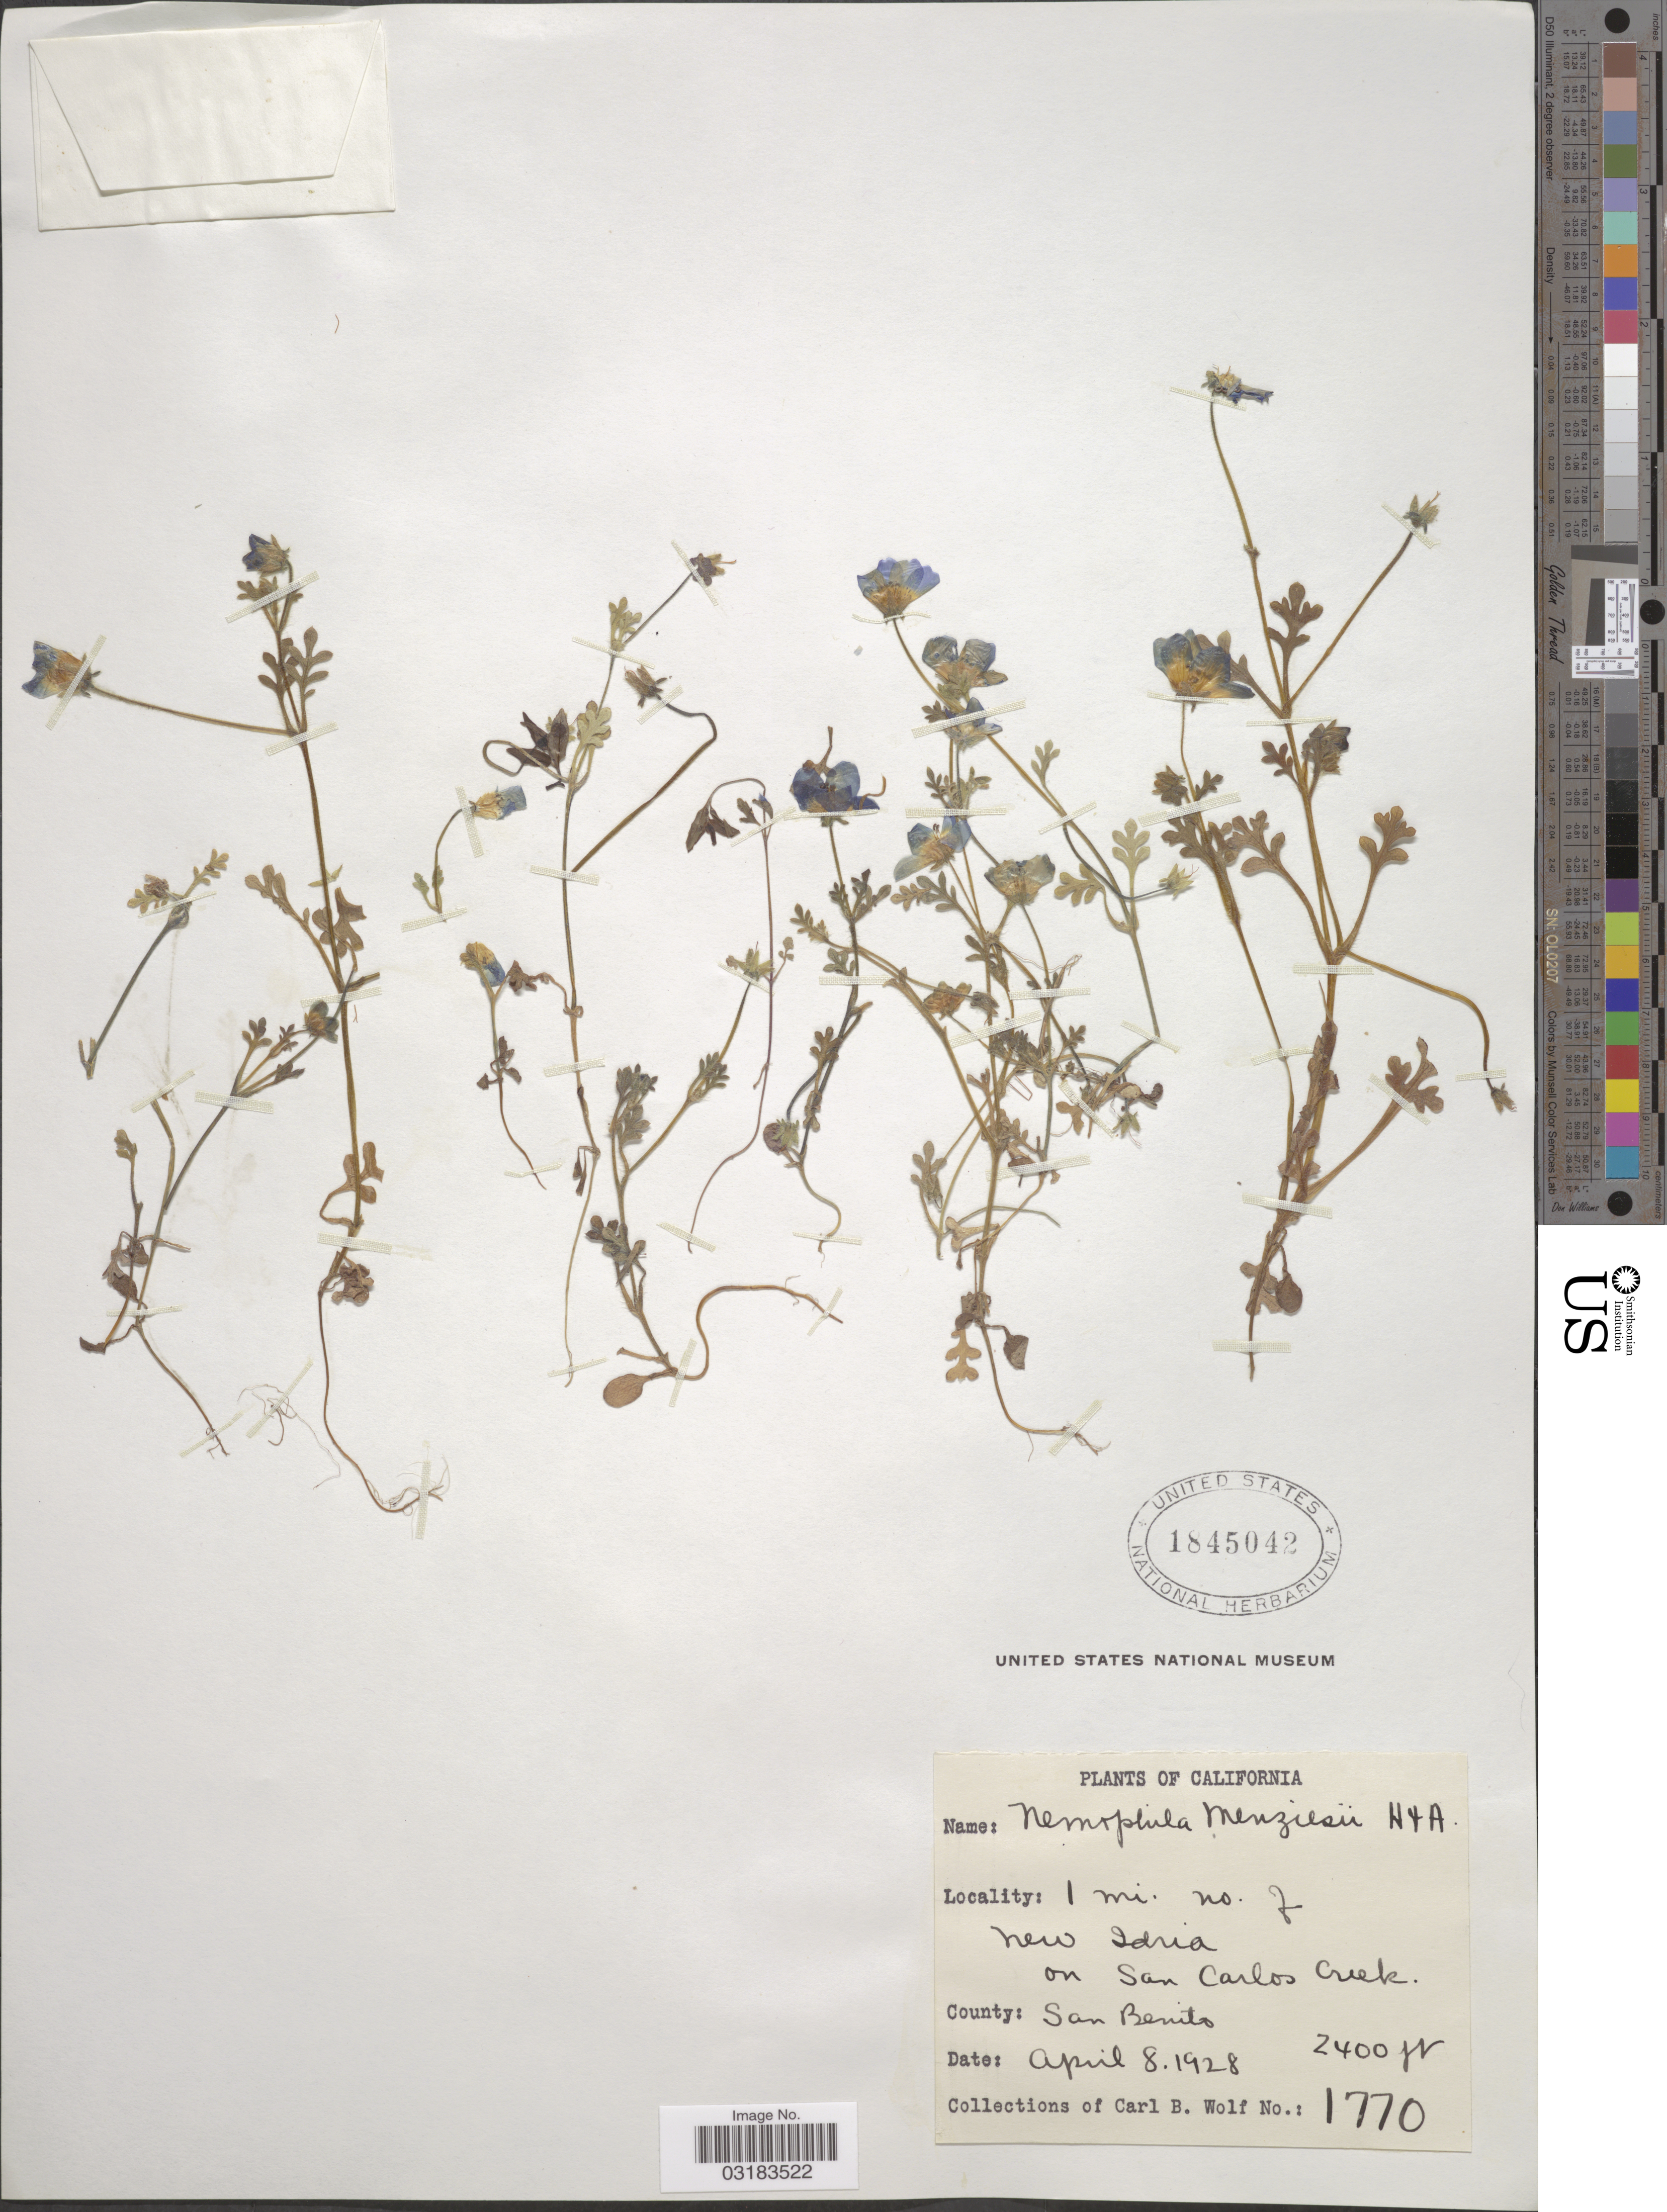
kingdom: Plantae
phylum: Tracheophyta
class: Magnoliopsida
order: Boraginales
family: Hydrophyllaceae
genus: Nemophila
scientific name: Nemophila menziesii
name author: Hook. & Arn.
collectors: C. B. Wolf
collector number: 1770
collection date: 1928-04-08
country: United States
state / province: California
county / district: San Benito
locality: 1 mi. no. f New Idria on San Carlos Creek. County: San Benito.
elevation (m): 732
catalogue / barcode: US 1845042